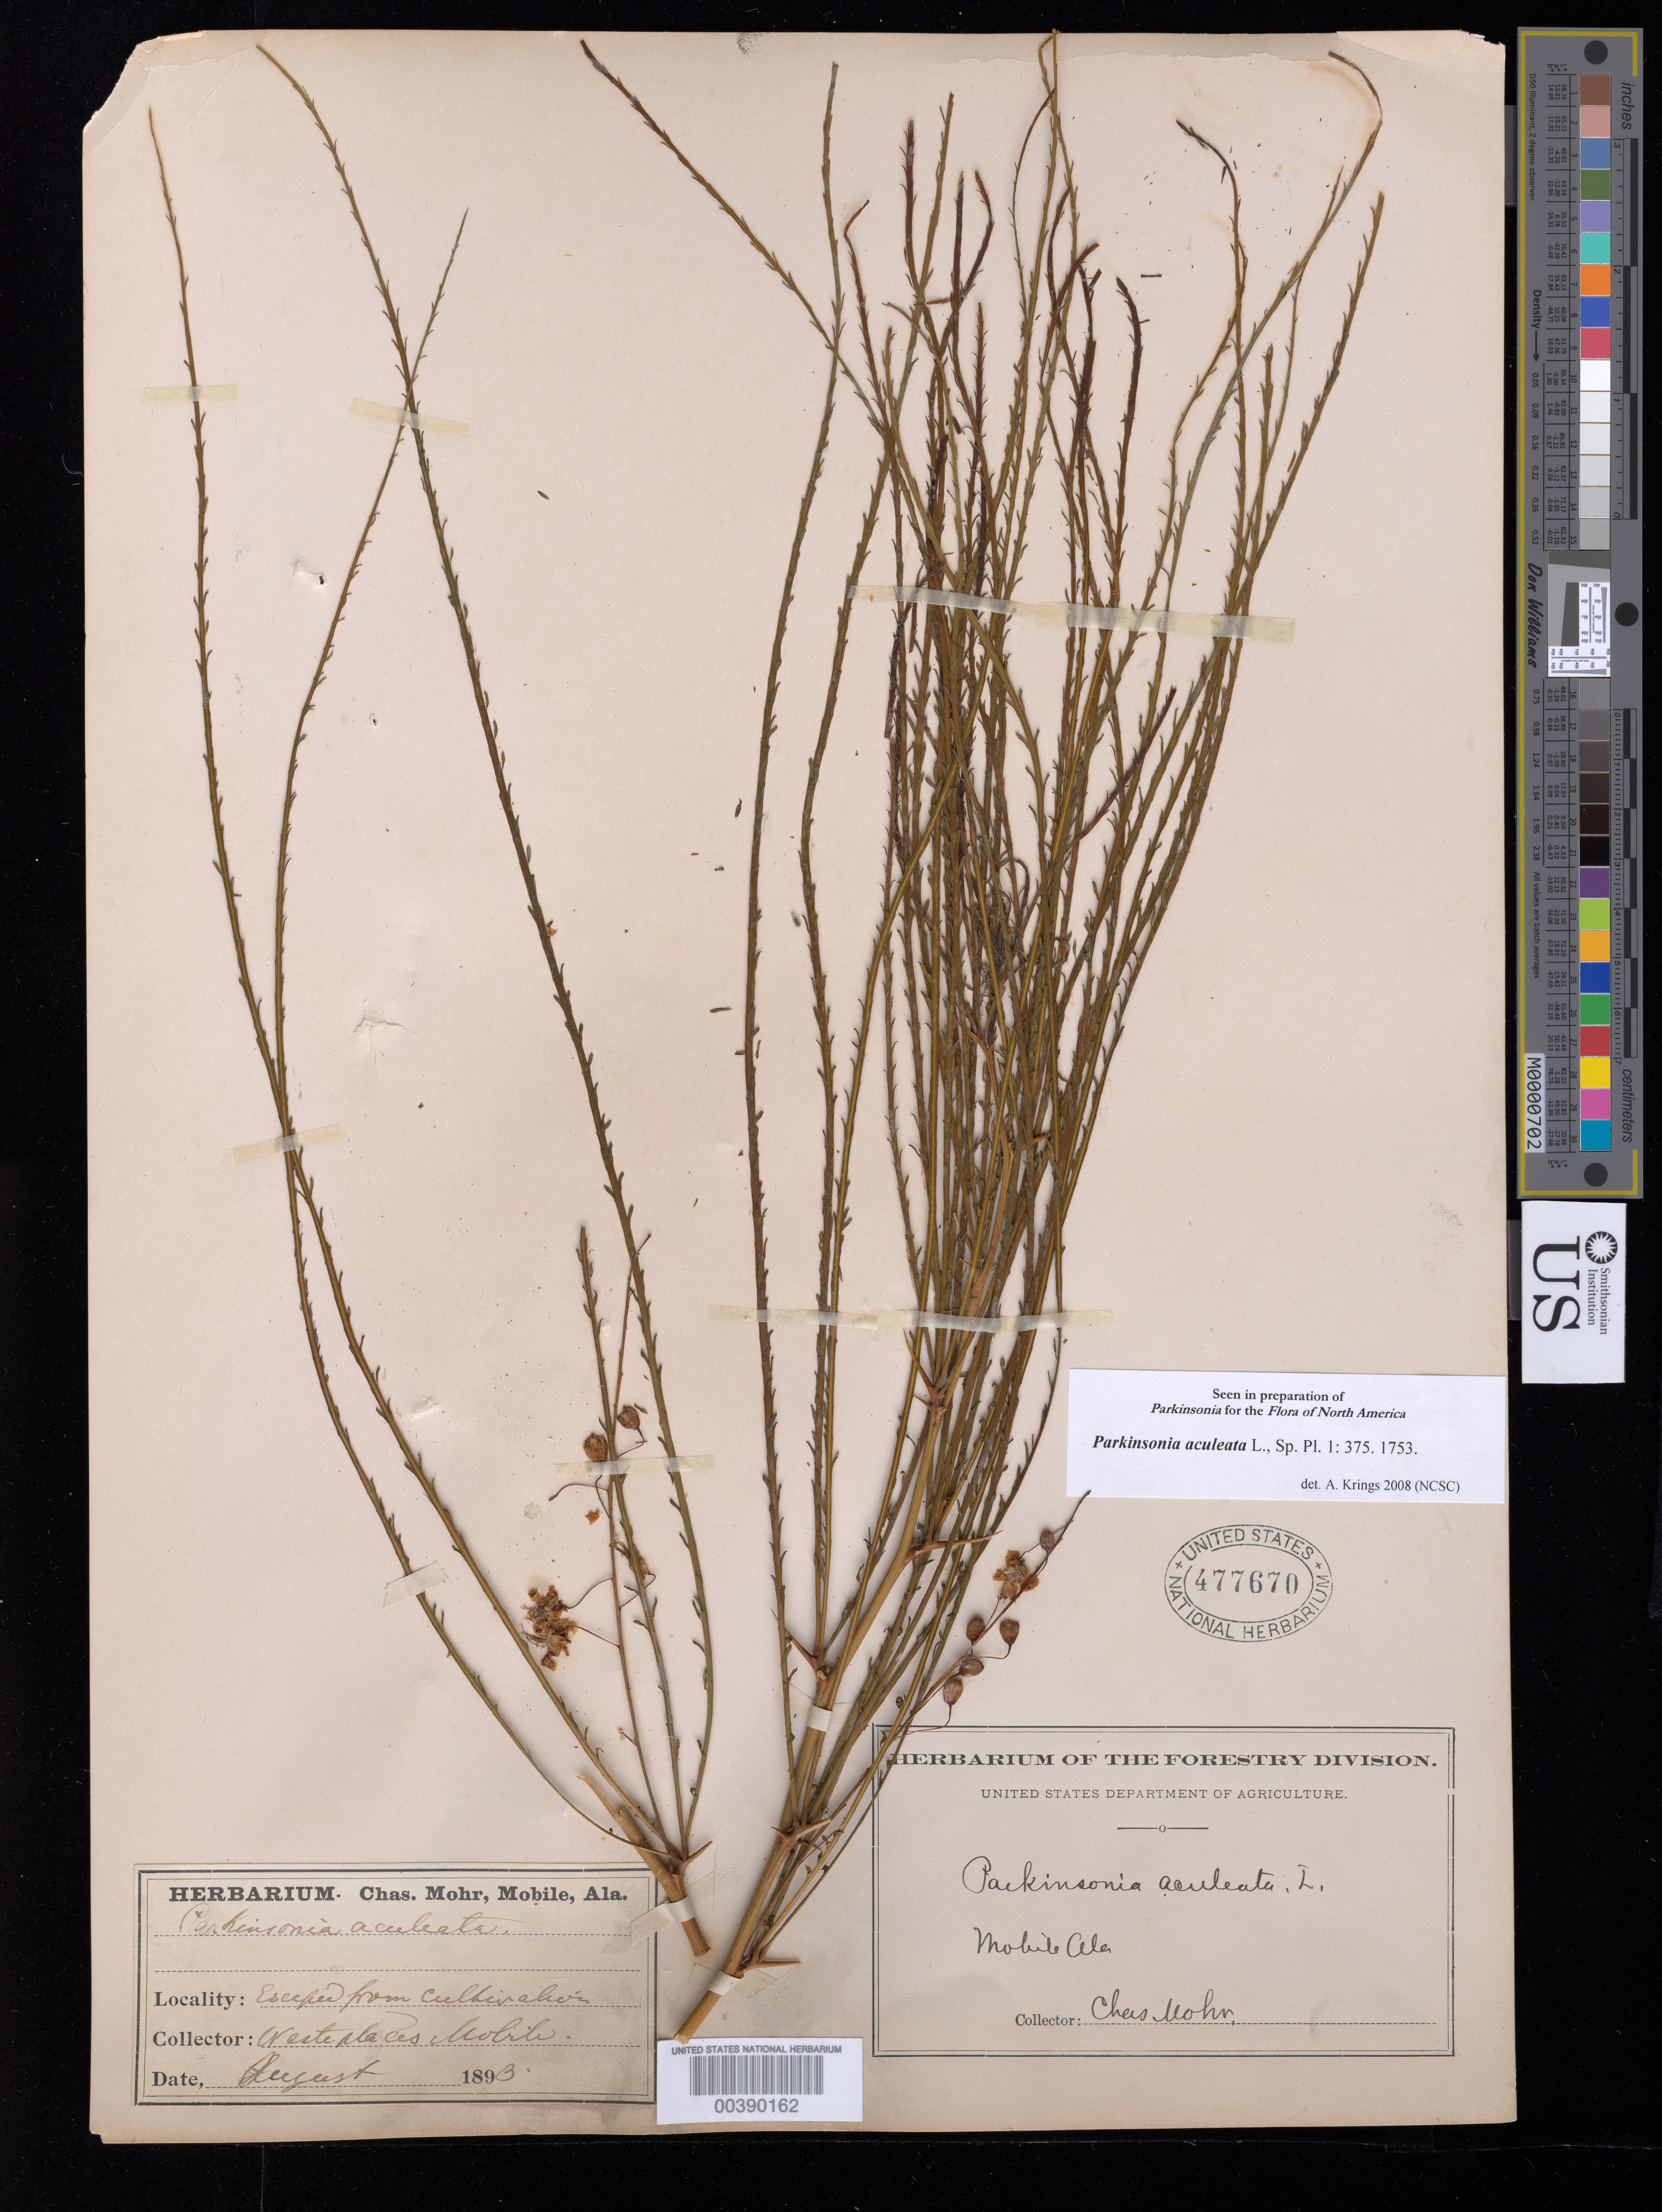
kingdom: Plantae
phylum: Tracheophyta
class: Magnoliopsida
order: Fabales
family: Fabaceae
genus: Parkinsonia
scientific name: Parkinsonia aculeata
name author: L.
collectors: C. T. Mohr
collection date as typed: Aug 1893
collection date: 1893-08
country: United States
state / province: Alabama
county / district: Mobile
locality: Mobile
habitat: Waste places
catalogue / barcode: US 477670